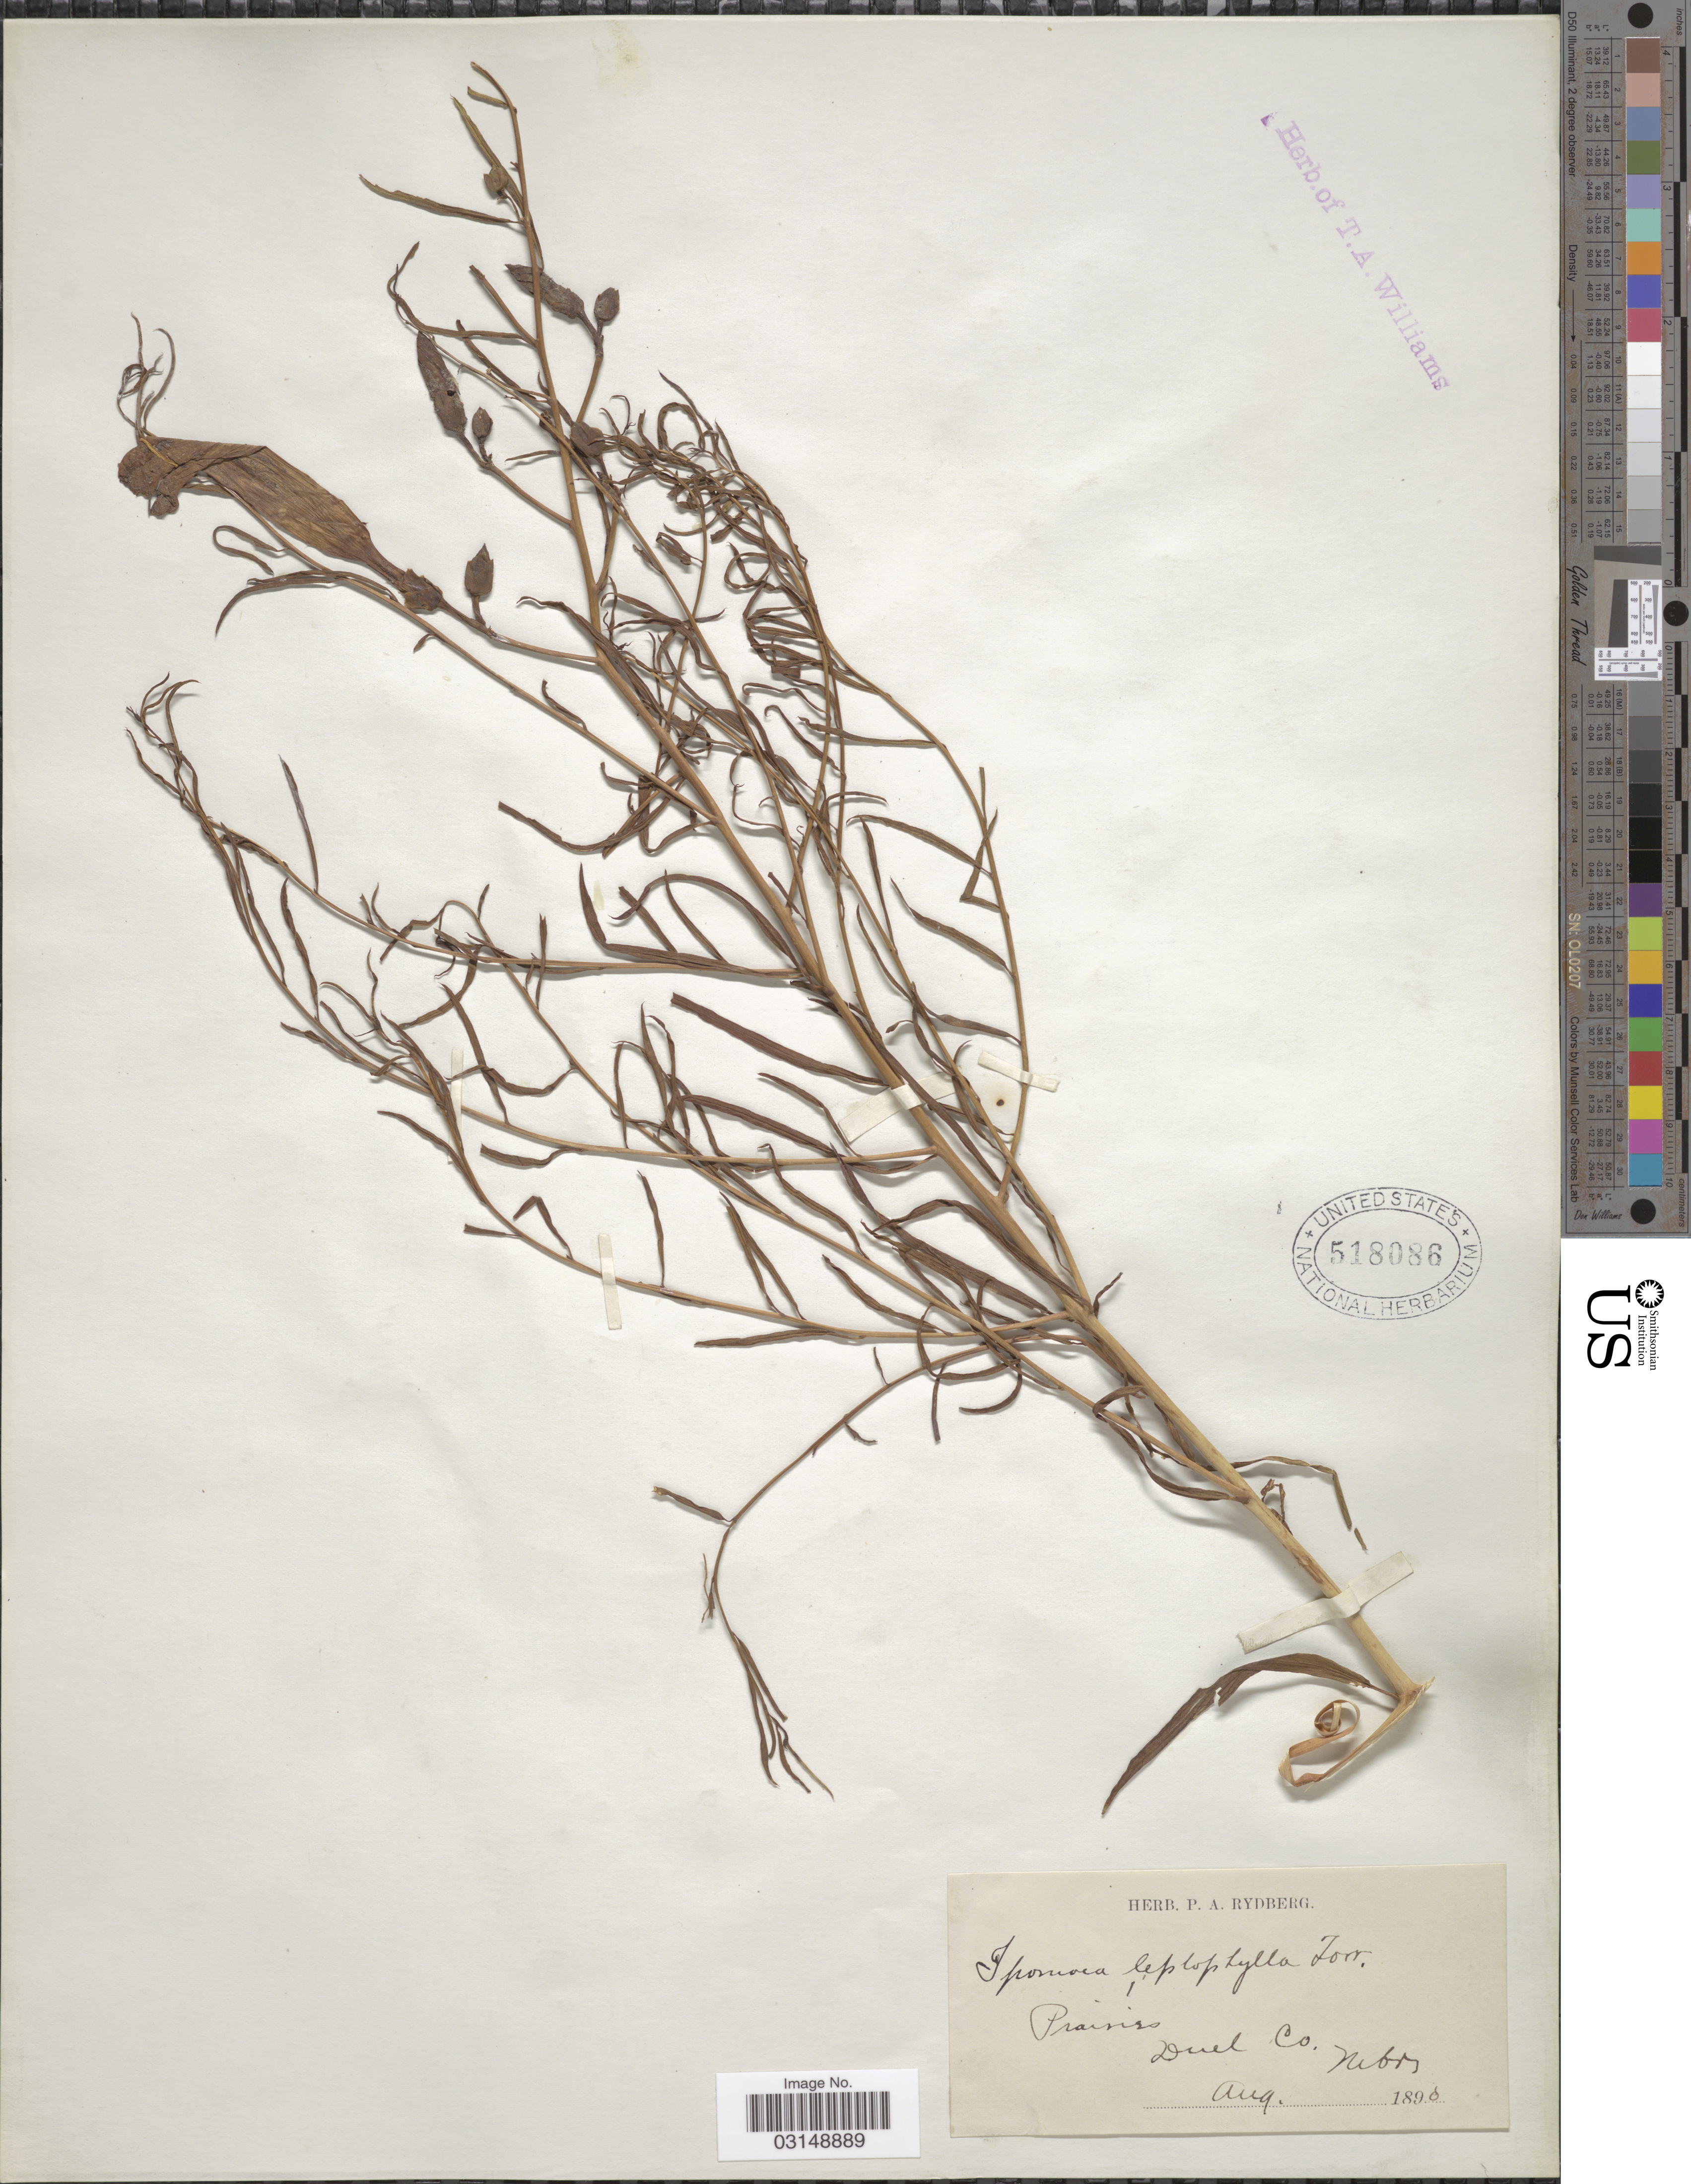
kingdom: Plantae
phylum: Tracheophyta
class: Magnoliopsida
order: Solanales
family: Convolvulaceae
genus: Ipomoea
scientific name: Ipomoea leptophylla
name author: Torr.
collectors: ex herb. P. A. Rydberg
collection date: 1890-08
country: United States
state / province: Nebraska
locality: Duel Co.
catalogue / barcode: US 518086